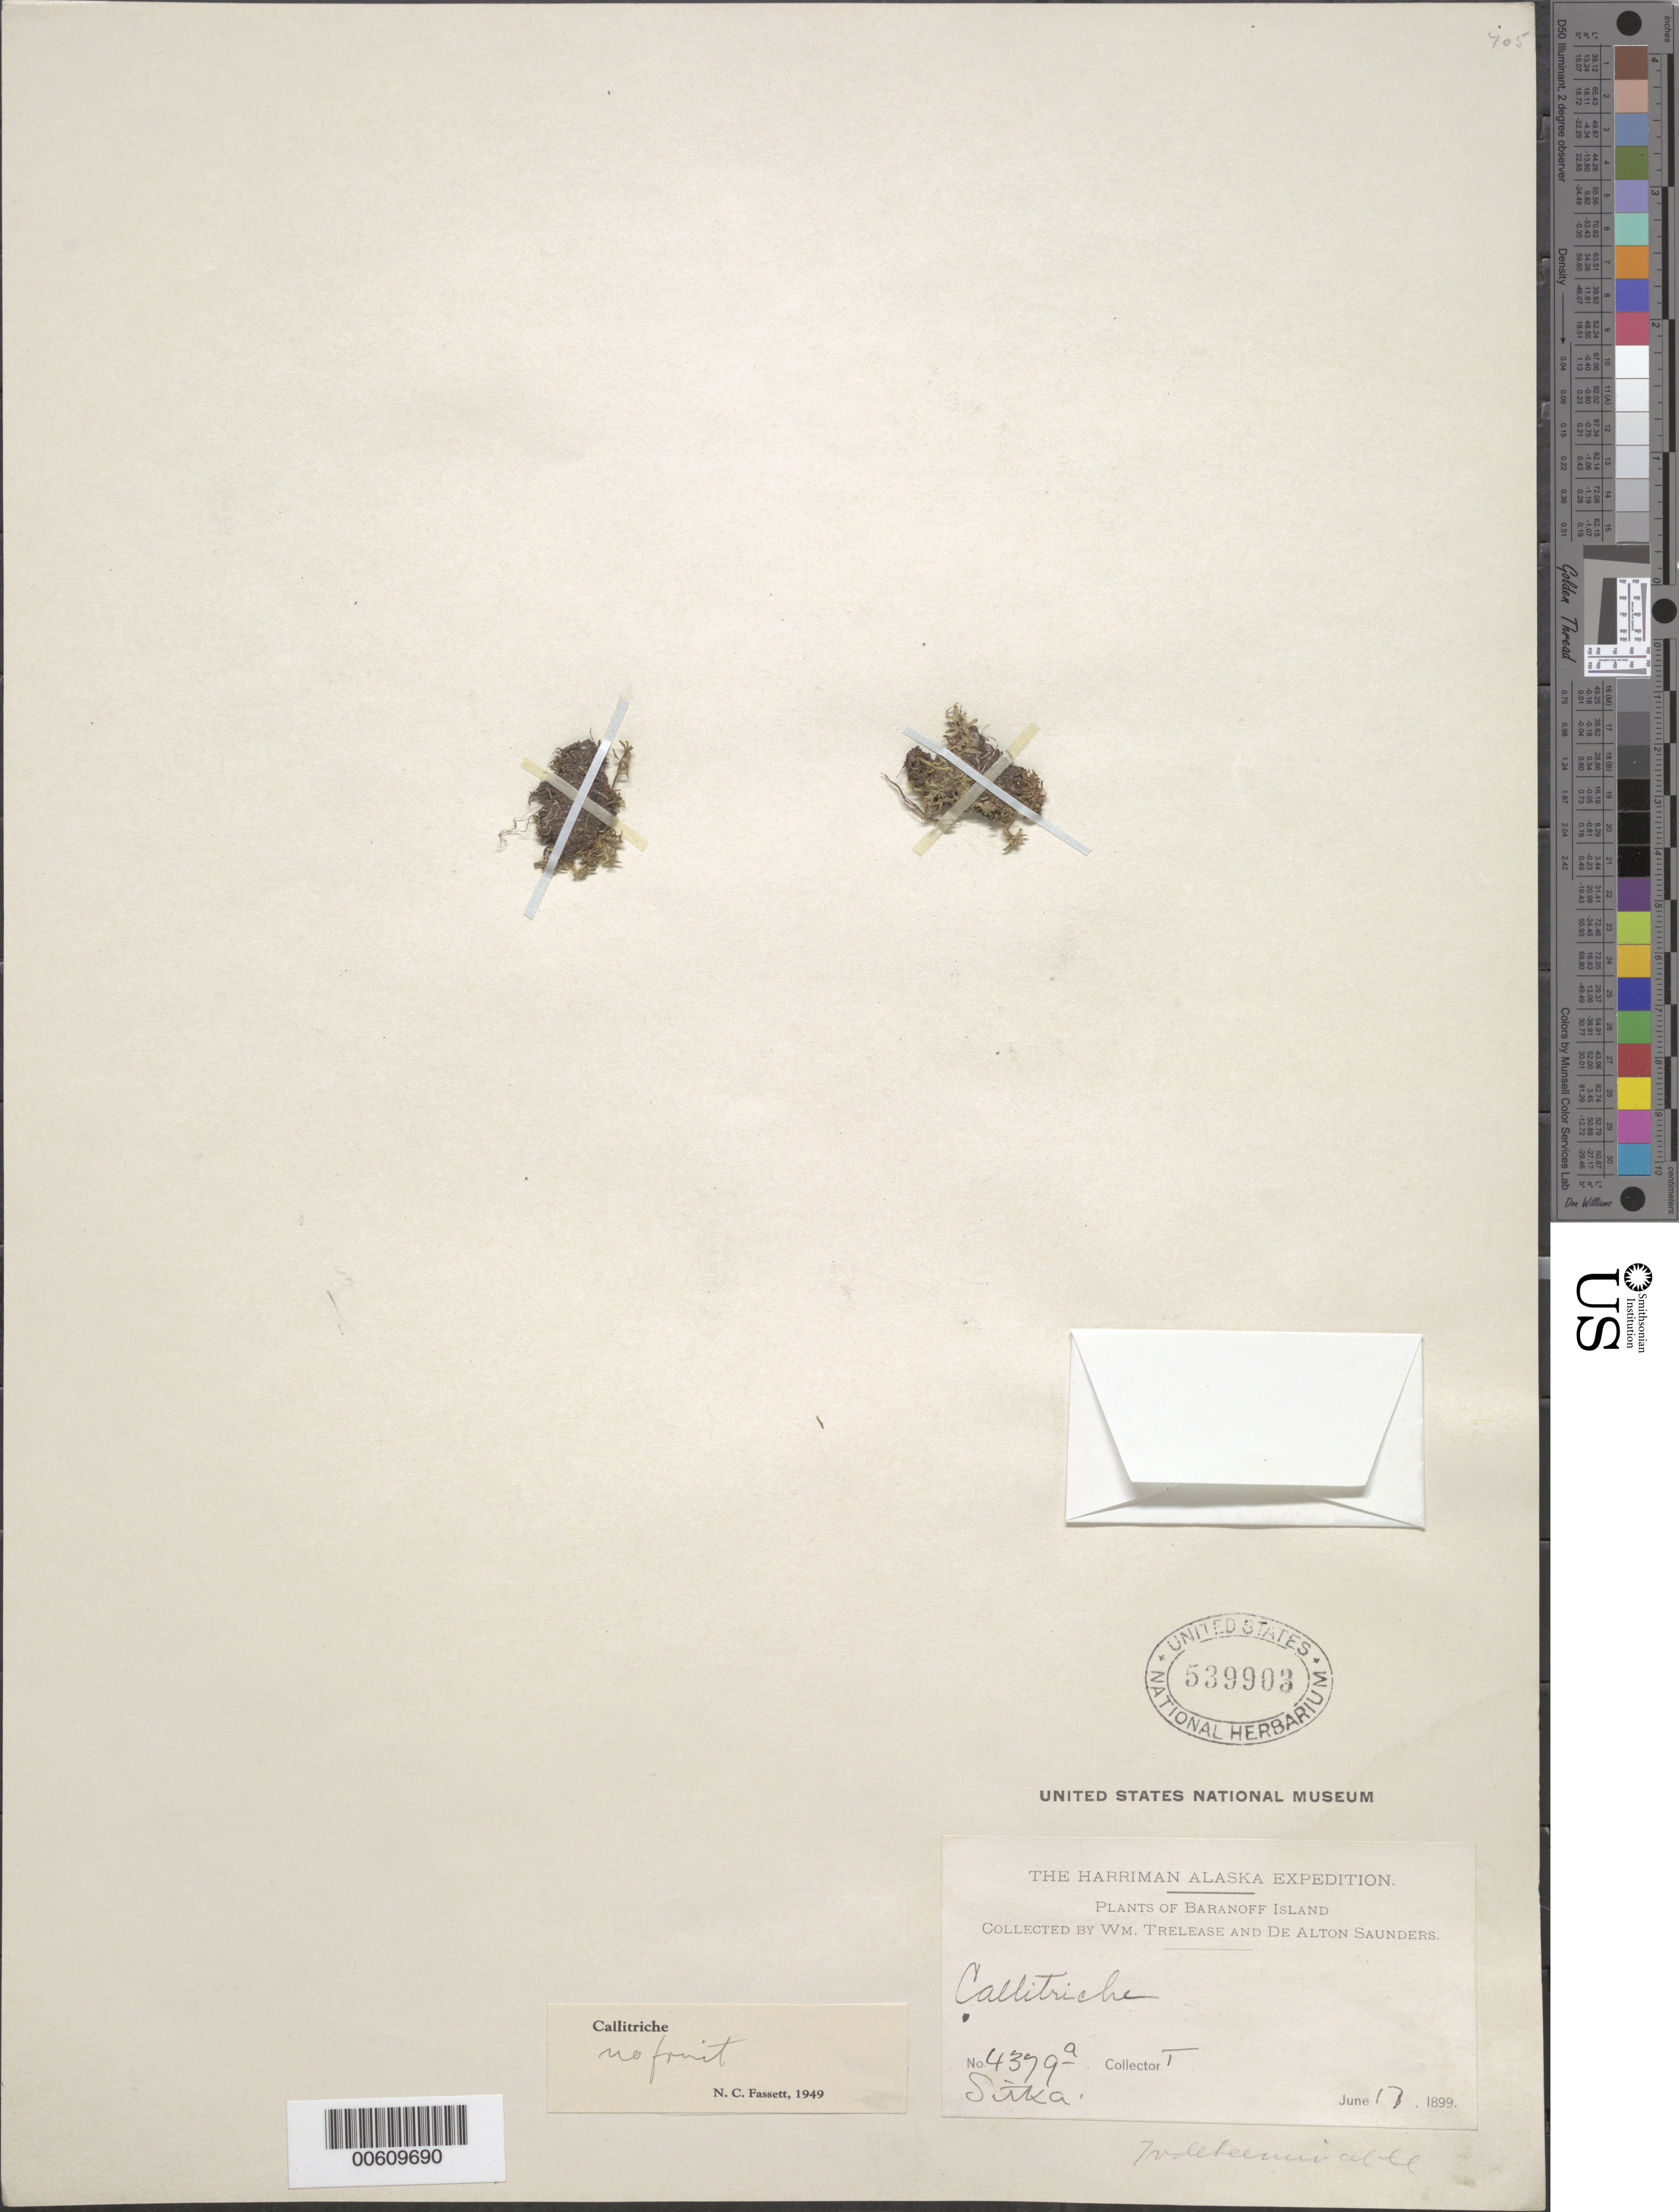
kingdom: Plantae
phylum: Tracheophyta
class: Magnoliopsida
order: Lamiales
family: Plantaginaceae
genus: Callitriche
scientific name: Callitriche sp.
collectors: W. Trelease & D. Saunders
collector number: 4379a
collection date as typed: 17 Jun 1899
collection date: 1899-06-17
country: United States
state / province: Alaska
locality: Sitka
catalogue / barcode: US 539903